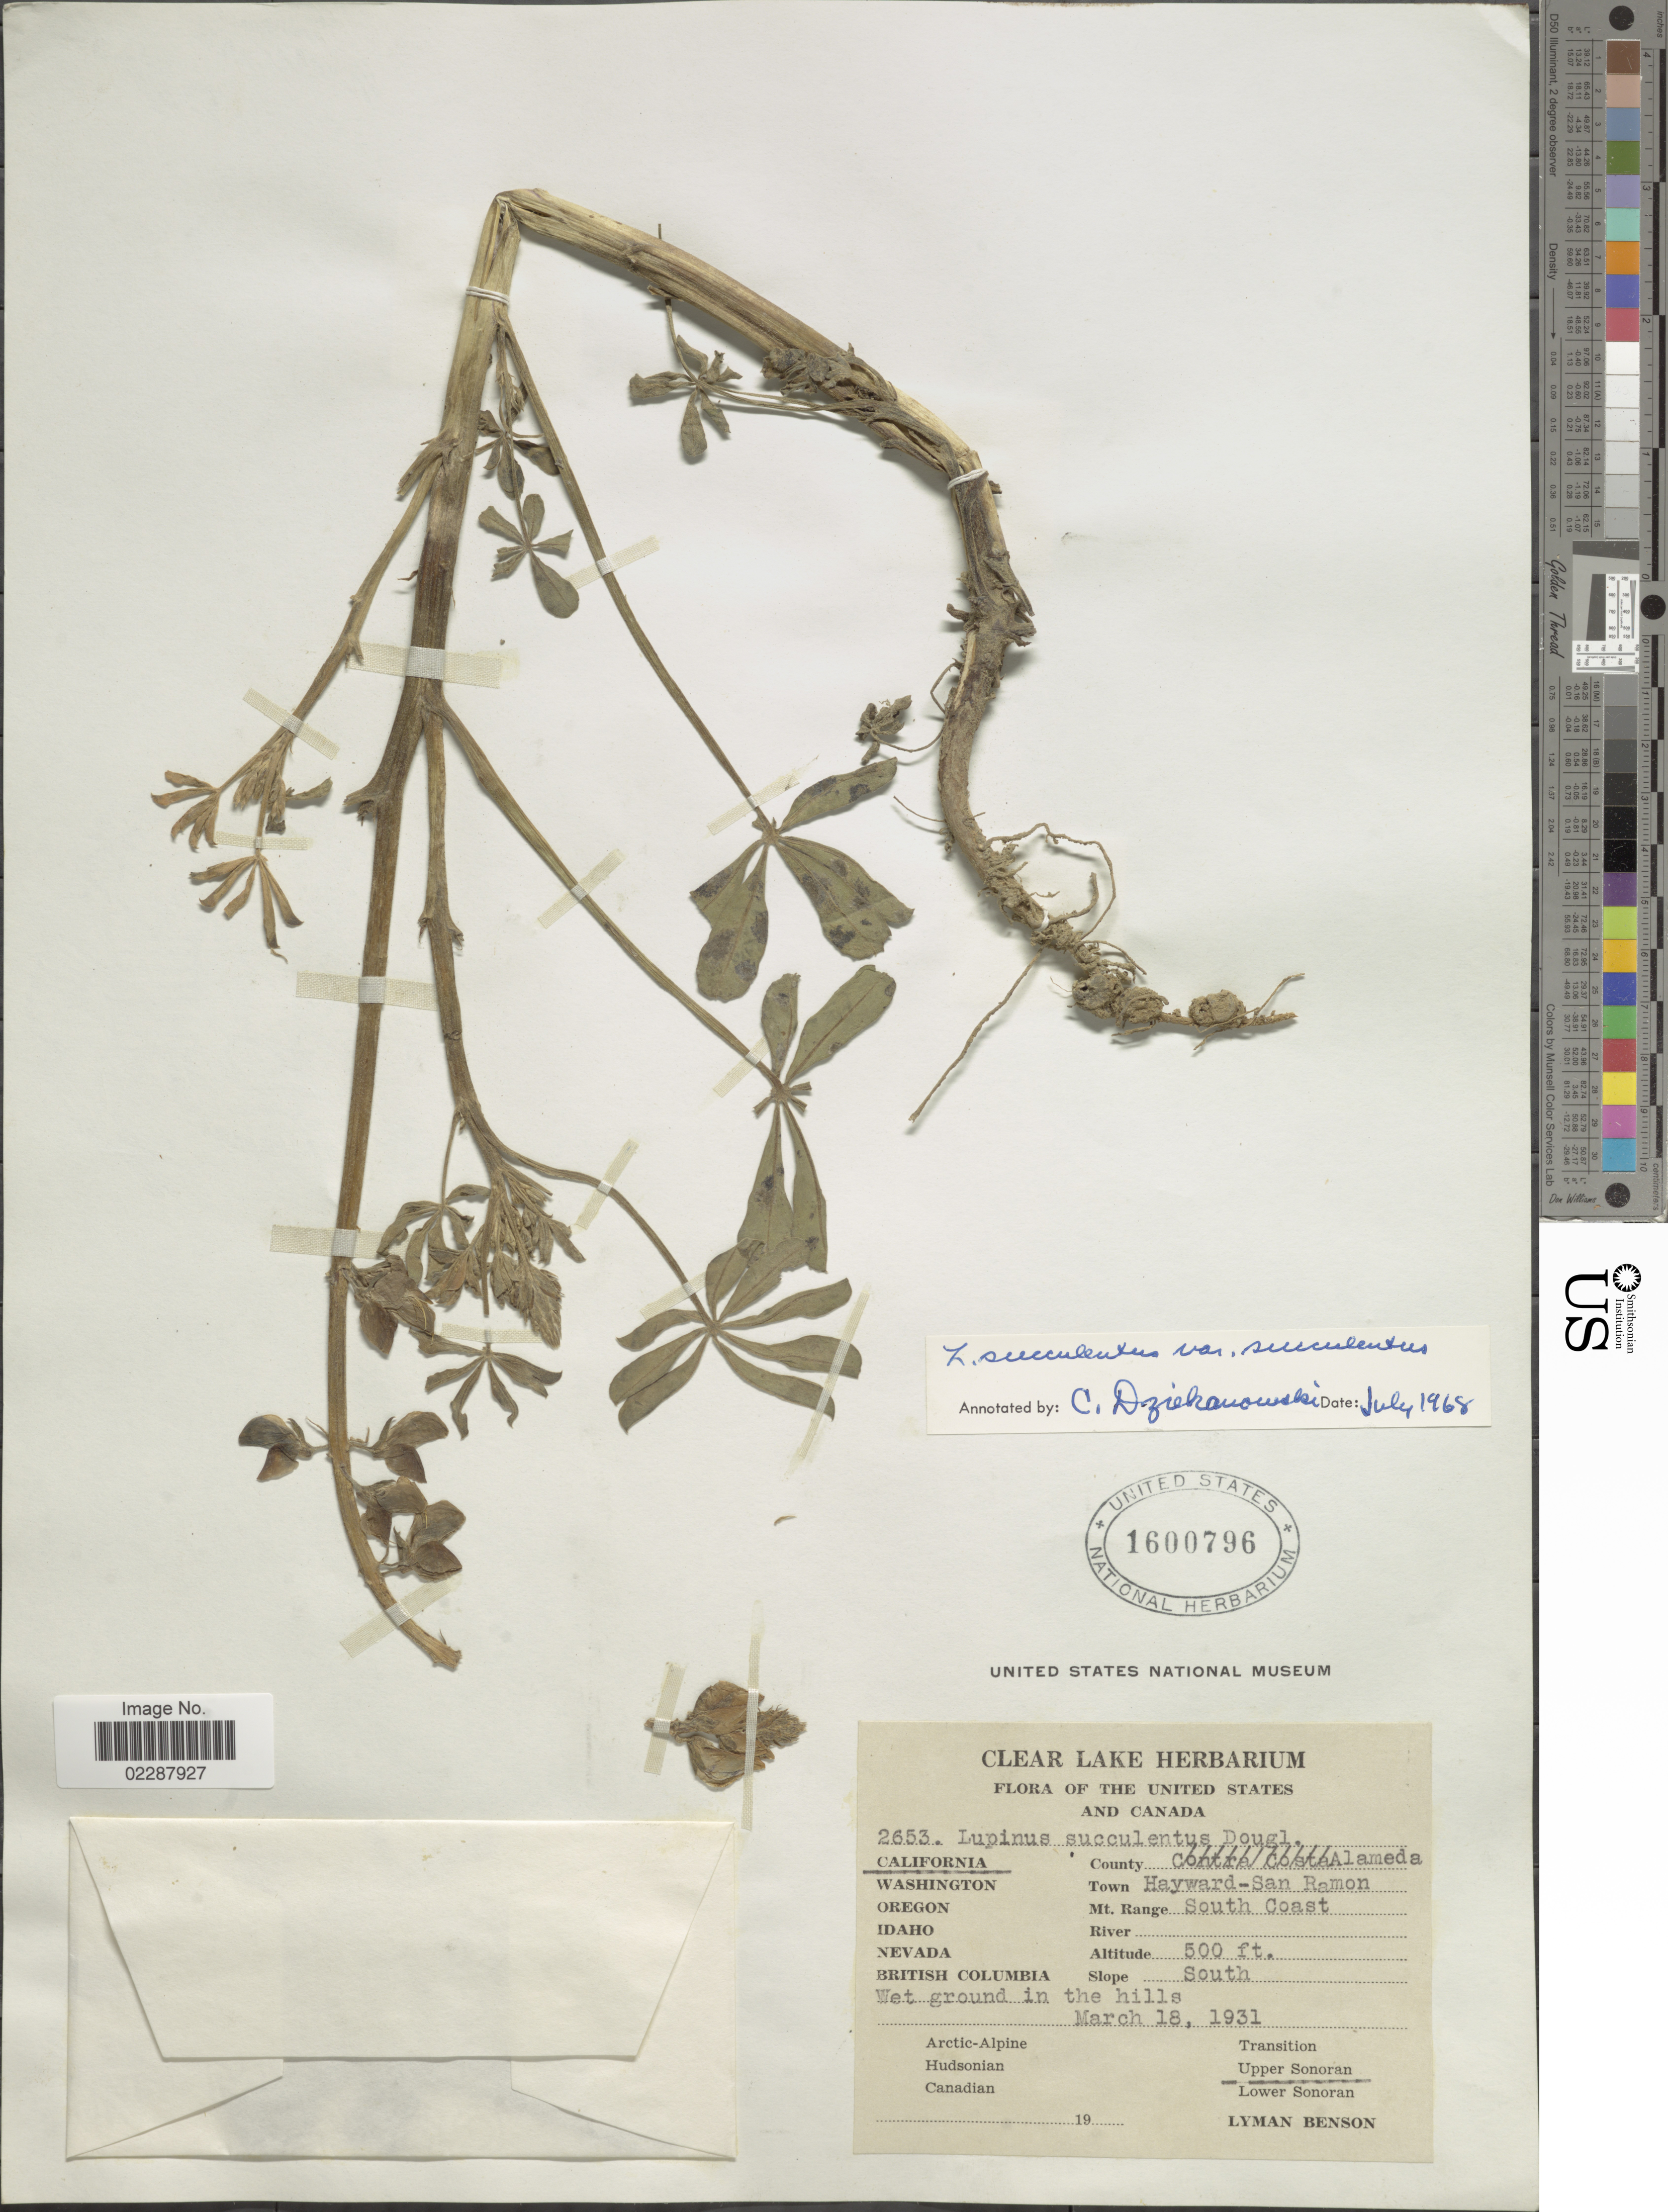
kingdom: Plantae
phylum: Tracheophyta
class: Magnoliopsida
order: Fabales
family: Fabaceae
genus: Lupinus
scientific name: Lupinus succulentus var. succulentus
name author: Douglas ex K. Koch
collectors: L. D. Benson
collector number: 2653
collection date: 1931-03-18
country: United States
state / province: California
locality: Hayward-San Ramon, South Coast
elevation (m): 152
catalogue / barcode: US 1600796